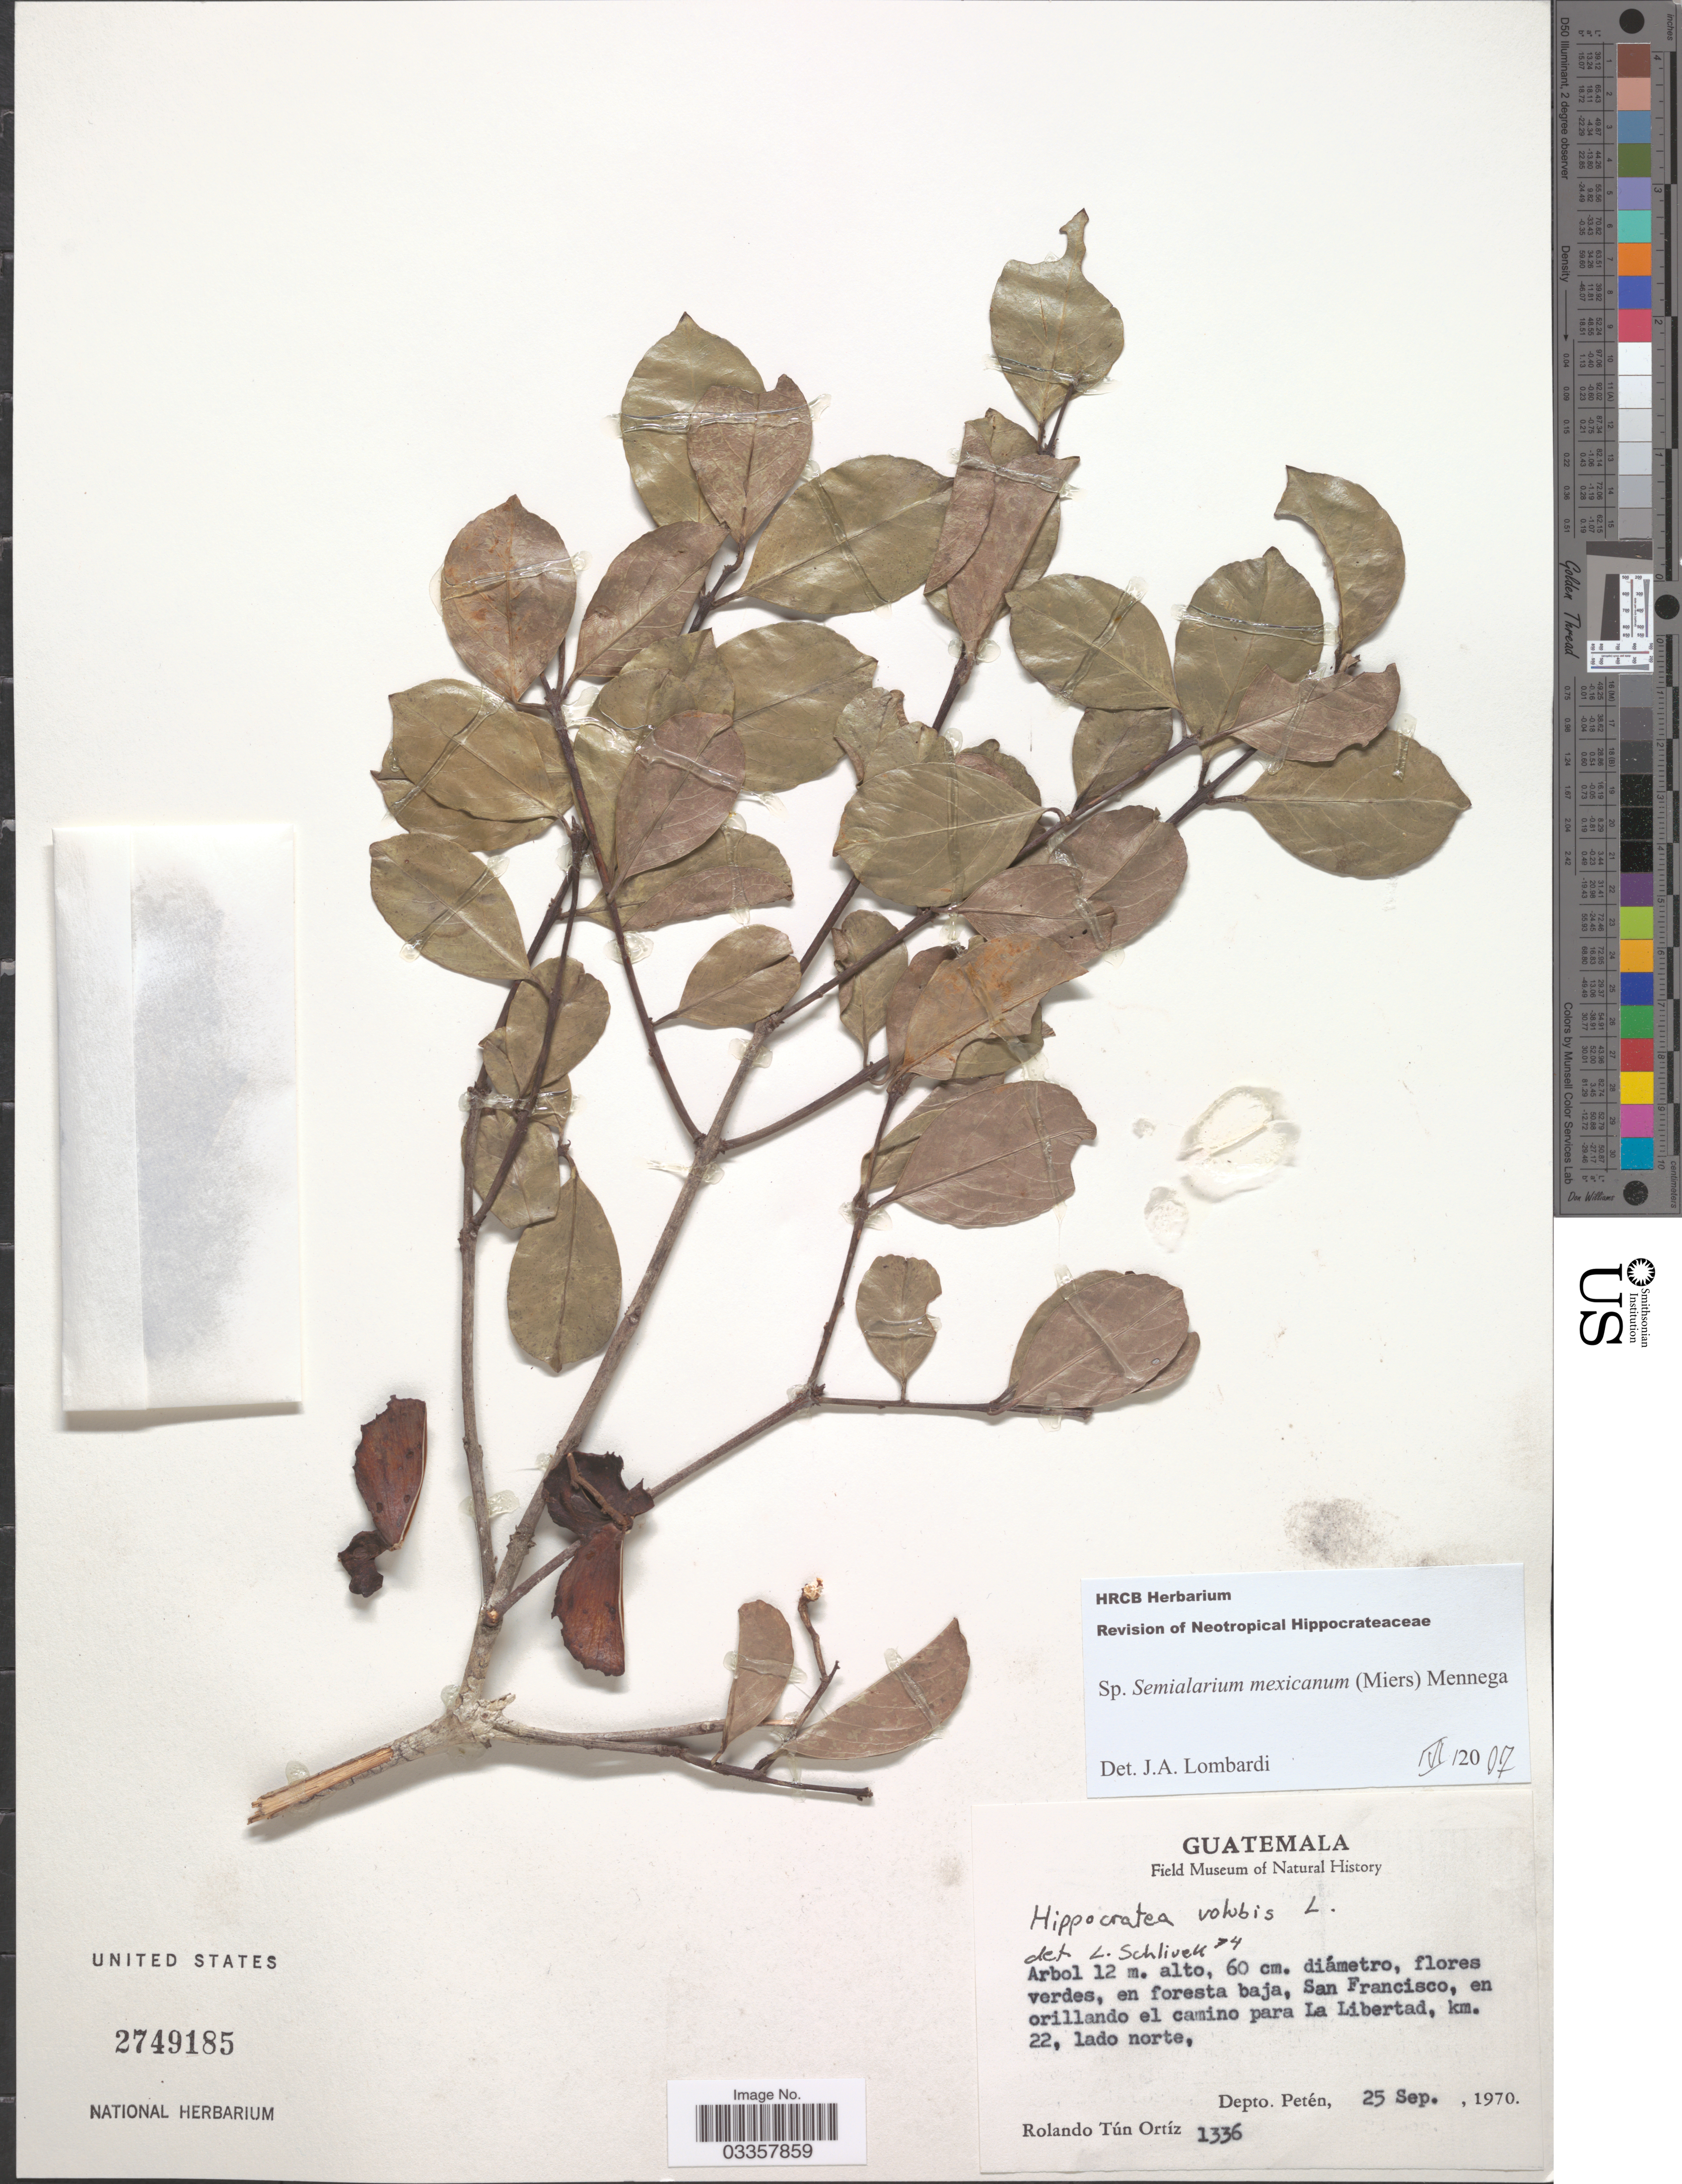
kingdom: Plantae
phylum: Tracheophyta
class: Magnoliopsida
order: Celastrales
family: Celastraceae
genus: Semialarium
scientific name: Semialarium mexicanum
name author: (Miers) Mennega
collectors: R. T. Ortíz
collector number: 1336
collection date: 1970-09-25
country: Guatemala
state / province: El Petén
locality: San Francisco, en orillando el camino para La Libertad, km. 22, lado norte, Depto. Petén.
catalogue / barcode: US 2749185